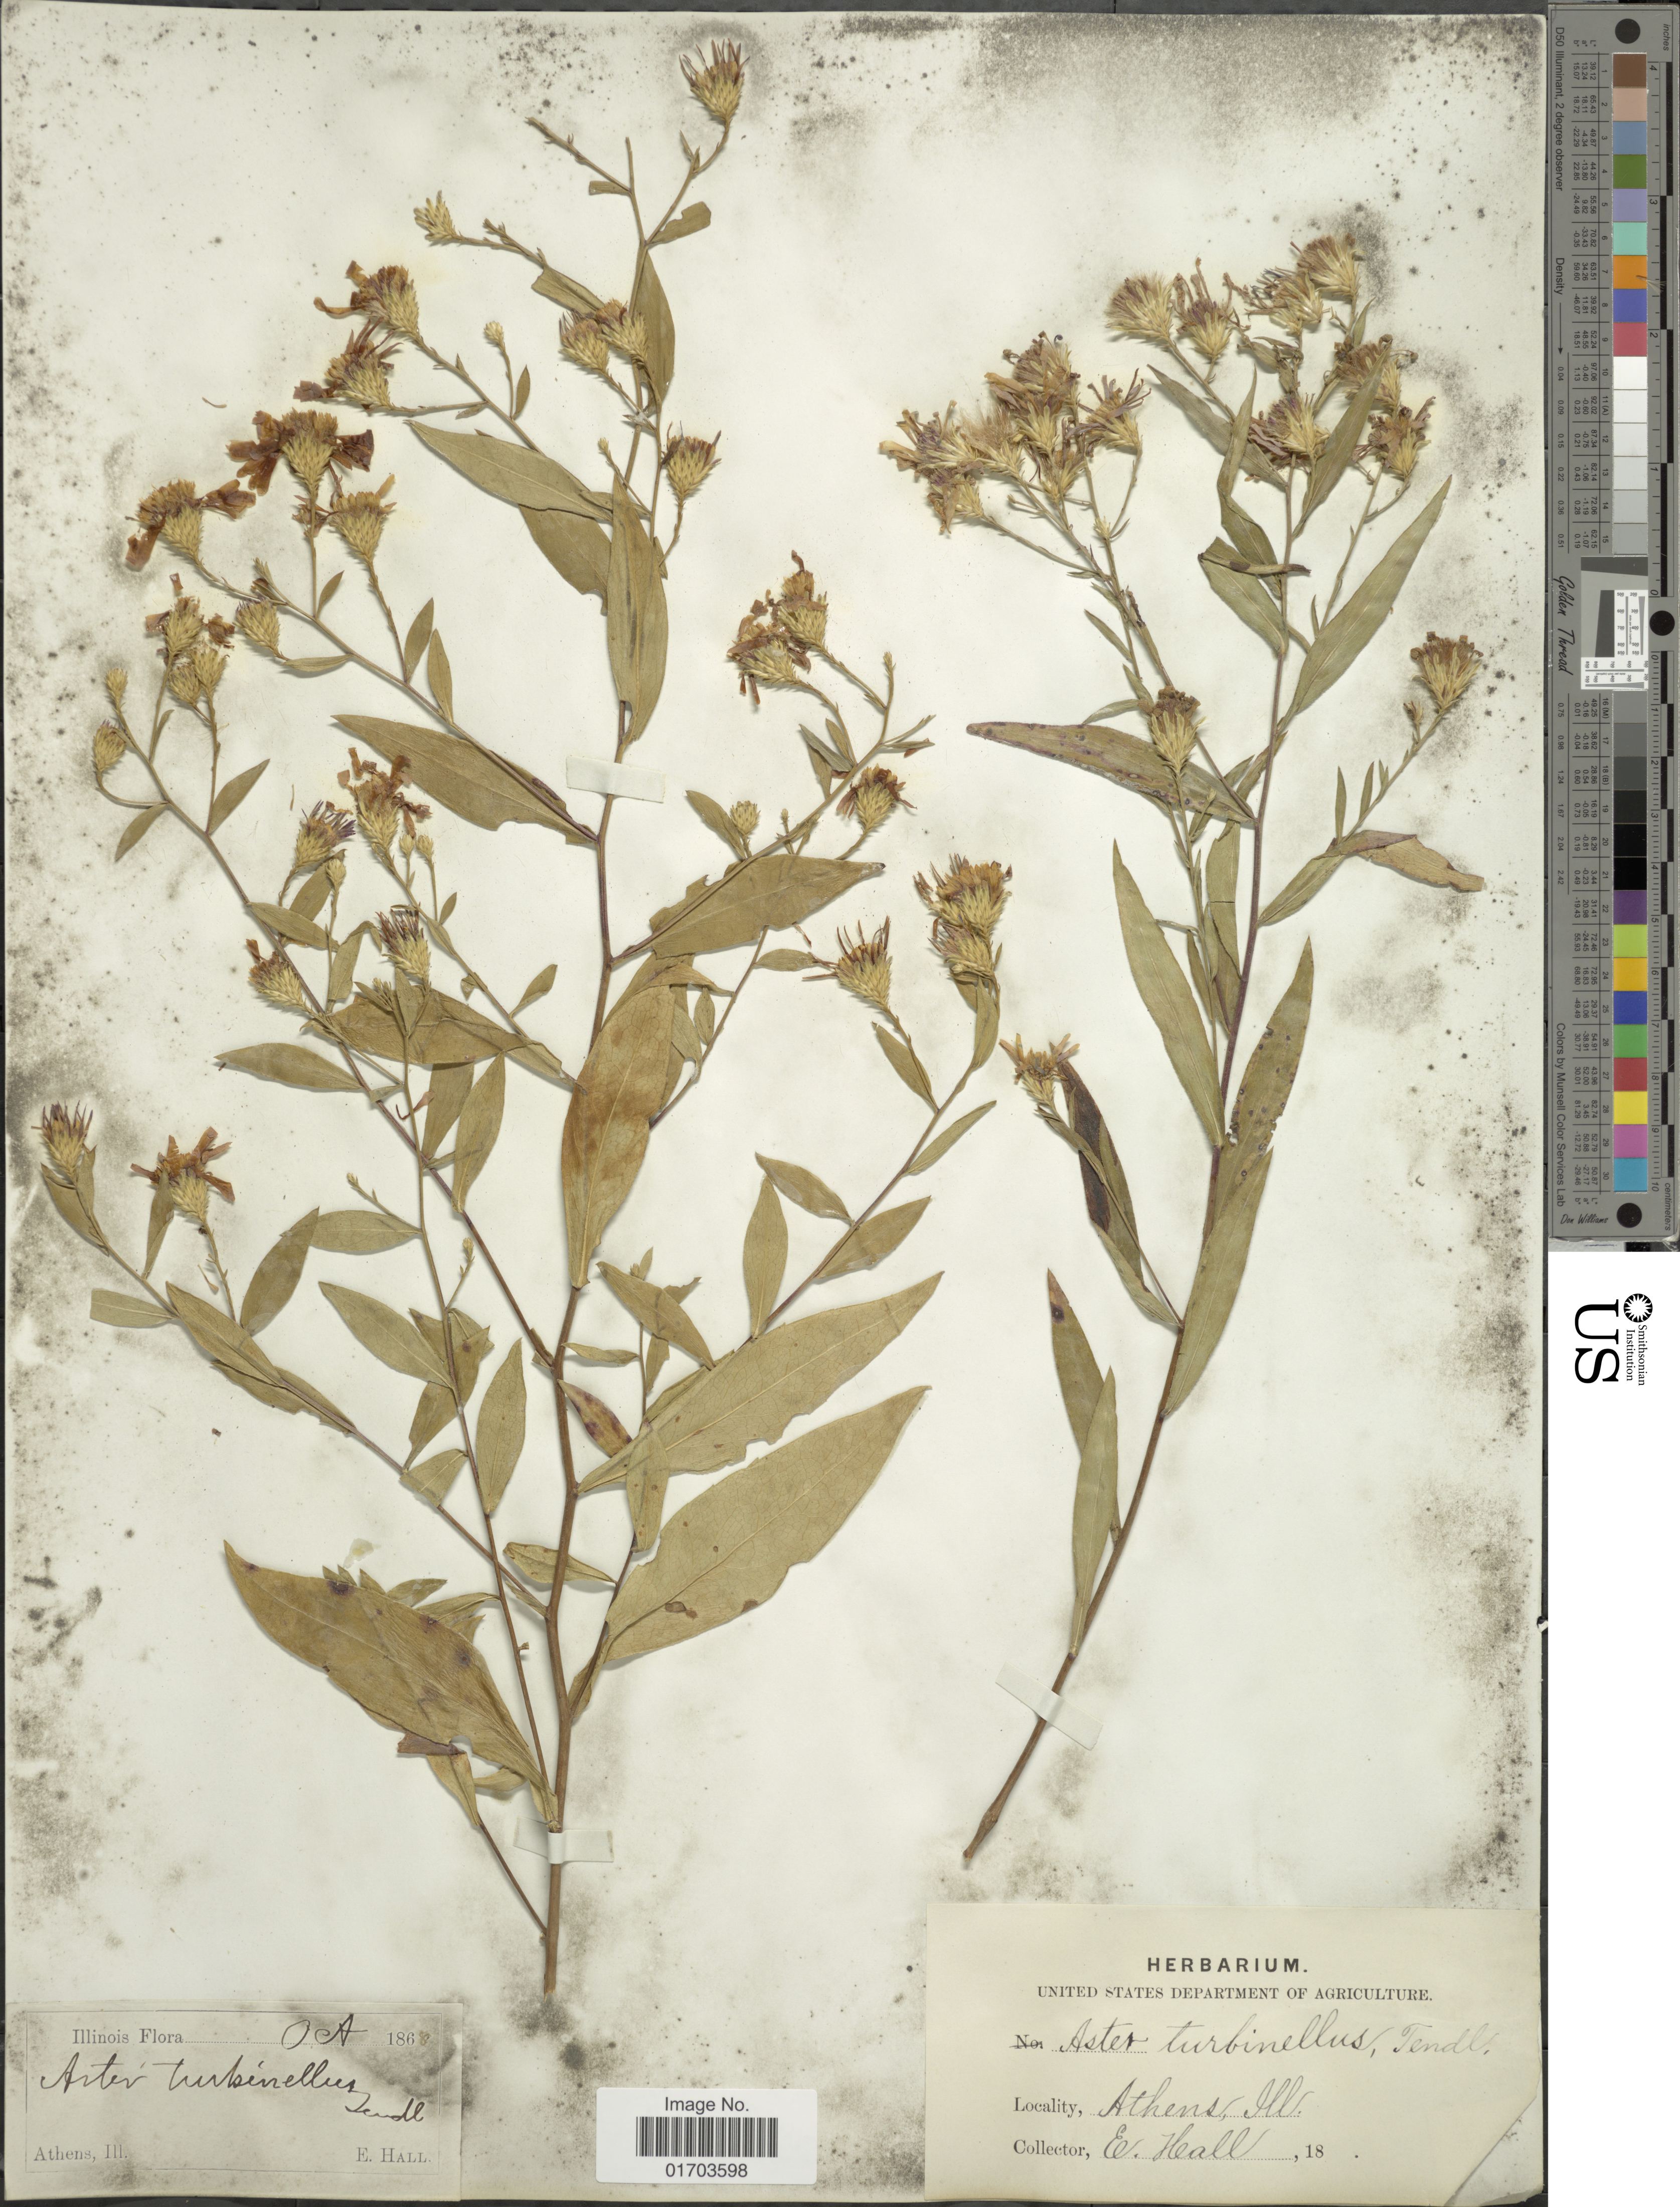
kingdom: Plantae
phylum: Tracheophyta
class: Magnoliopsida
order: Asterales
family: Asteraceae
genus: Symphyotrichum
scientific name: Symphyotrichum turbinellum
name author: (Lindl.) G.L. Nesom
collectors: E. Hall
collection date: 1868-10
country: United States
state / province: Illinois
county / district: Menard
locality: Athens